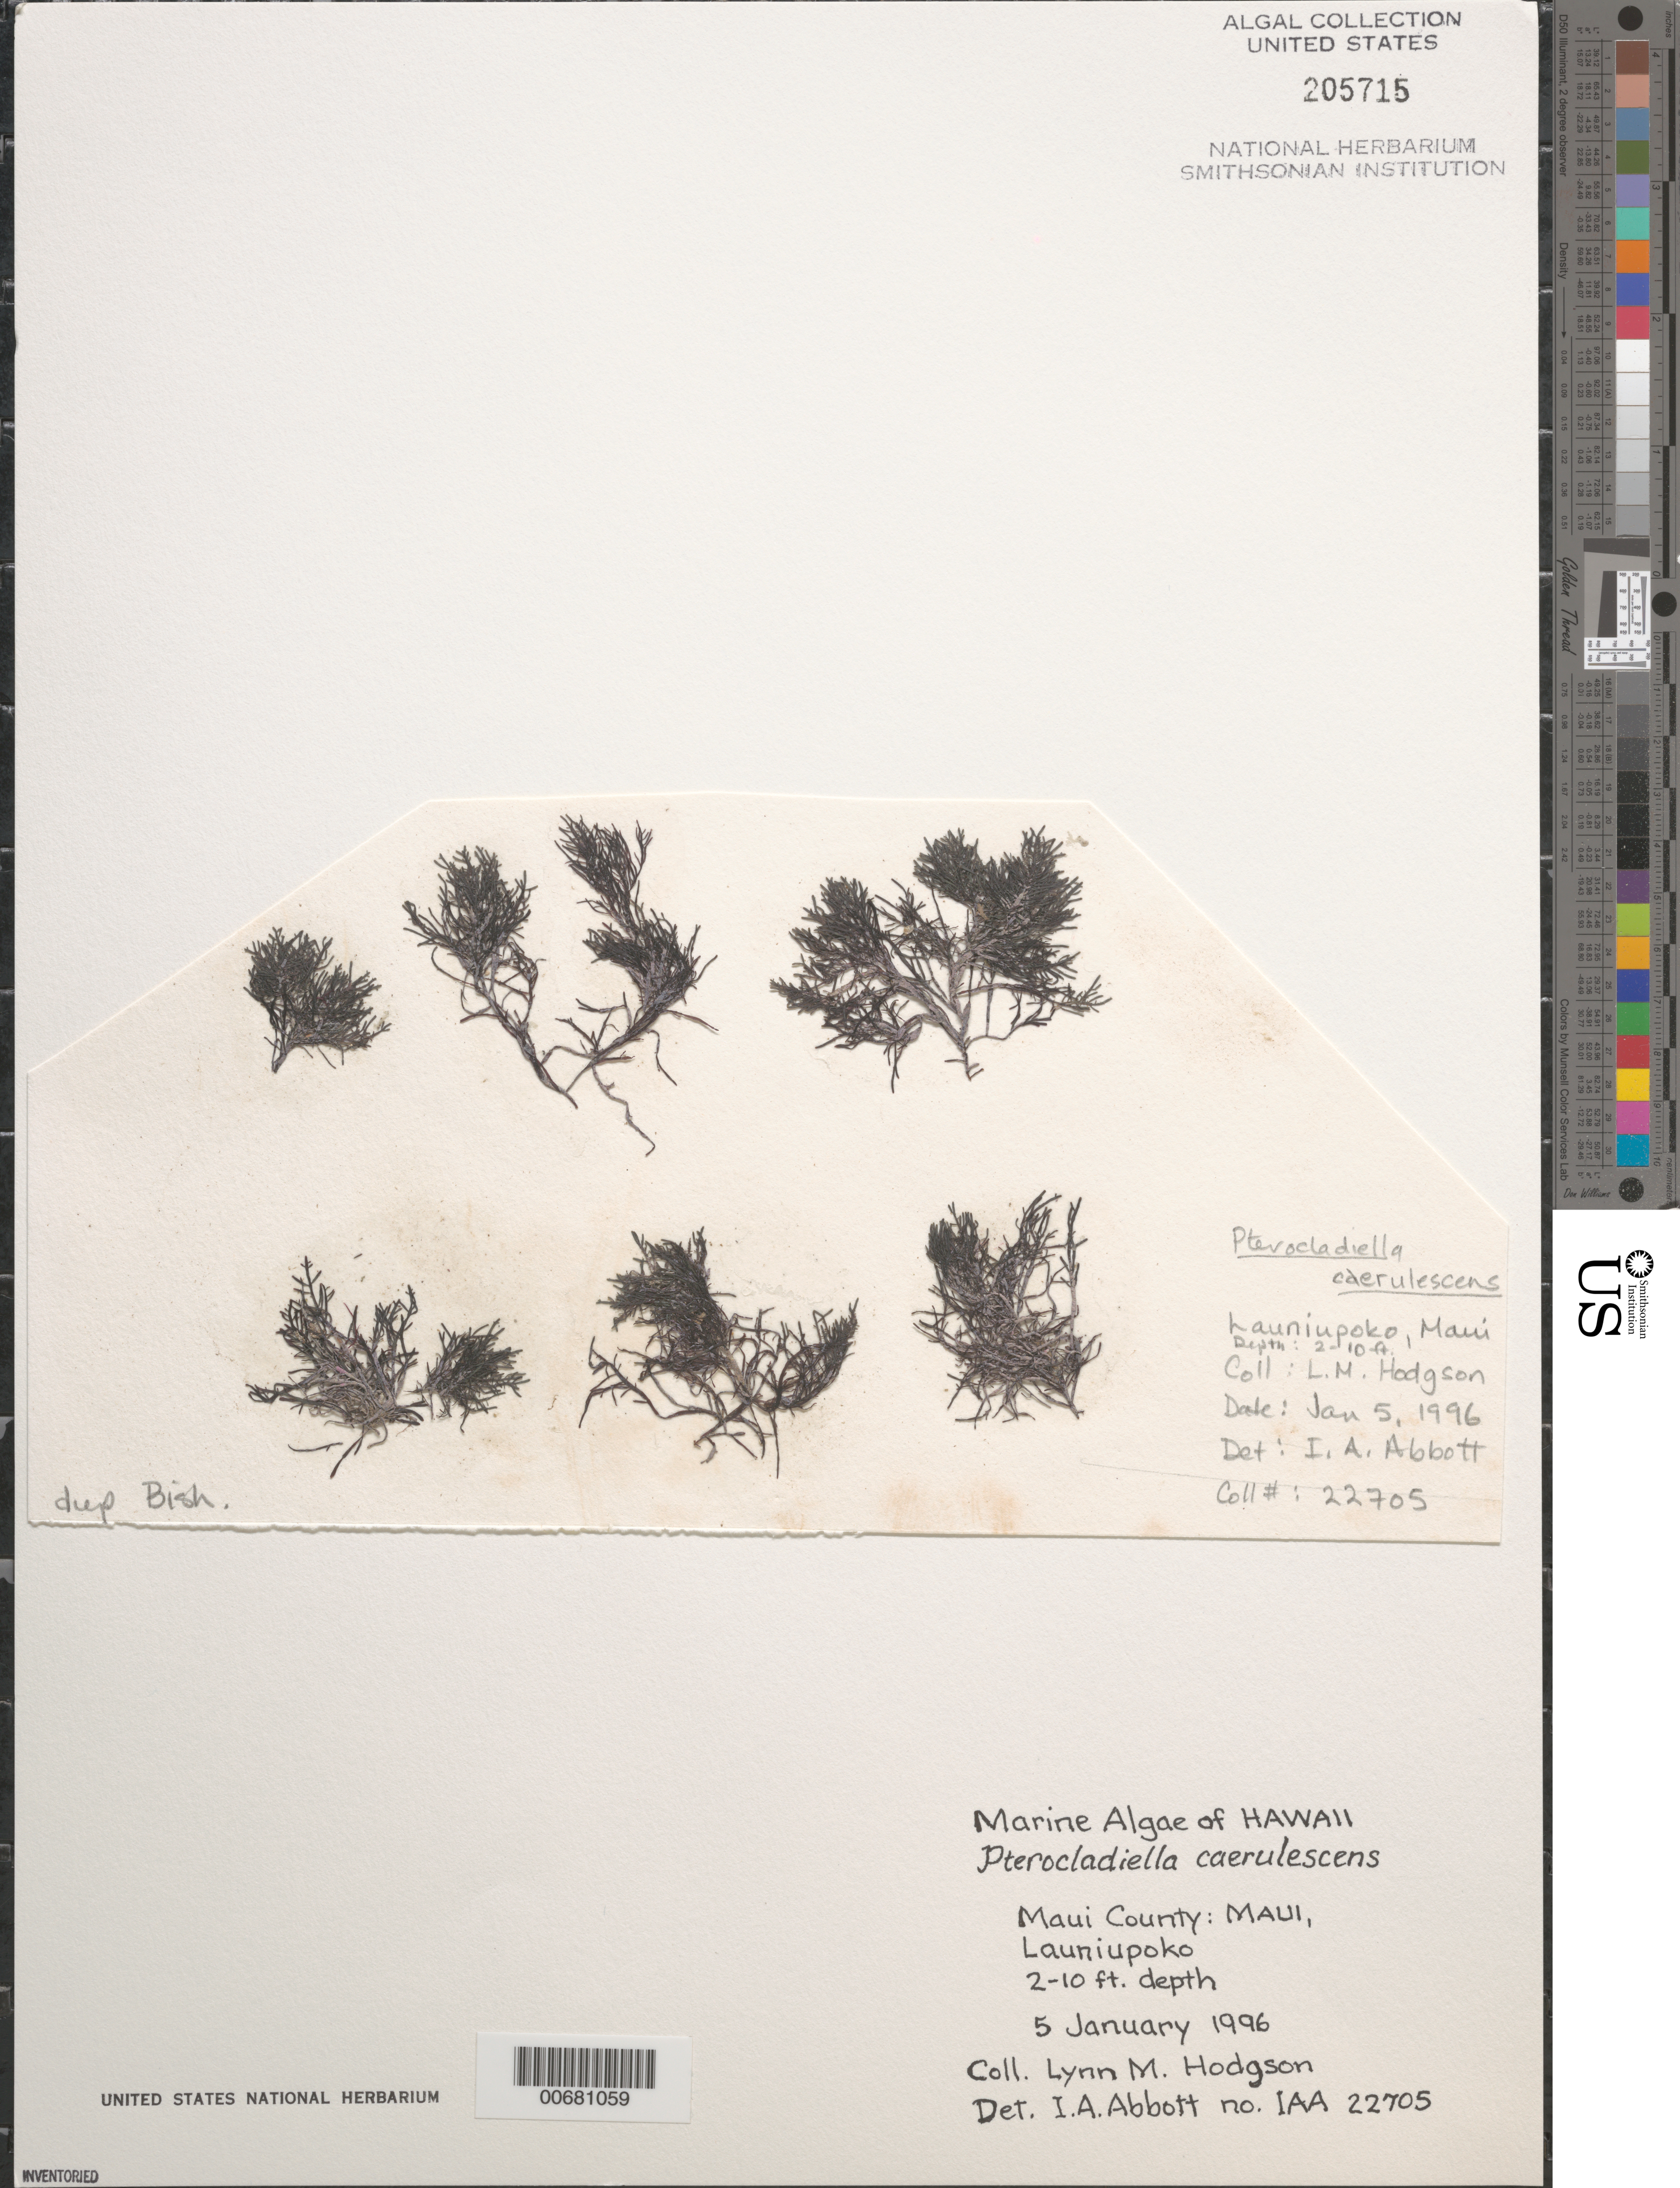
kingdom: Plantae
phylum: Rhodophyta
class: Florideophyceae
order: Gelidiales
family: Pterocladiaceae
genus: Pterocladiella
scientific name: Pterocladiella caerulescens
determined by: Abbott, Isabella A.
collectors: L. M. Hodgson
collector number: IAA 22705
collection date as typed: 05 Jan 1996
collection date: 1996-01-05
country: United States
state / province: Hawaii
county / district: Maui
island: Maui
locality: Launiupoko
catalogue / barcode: US 205715